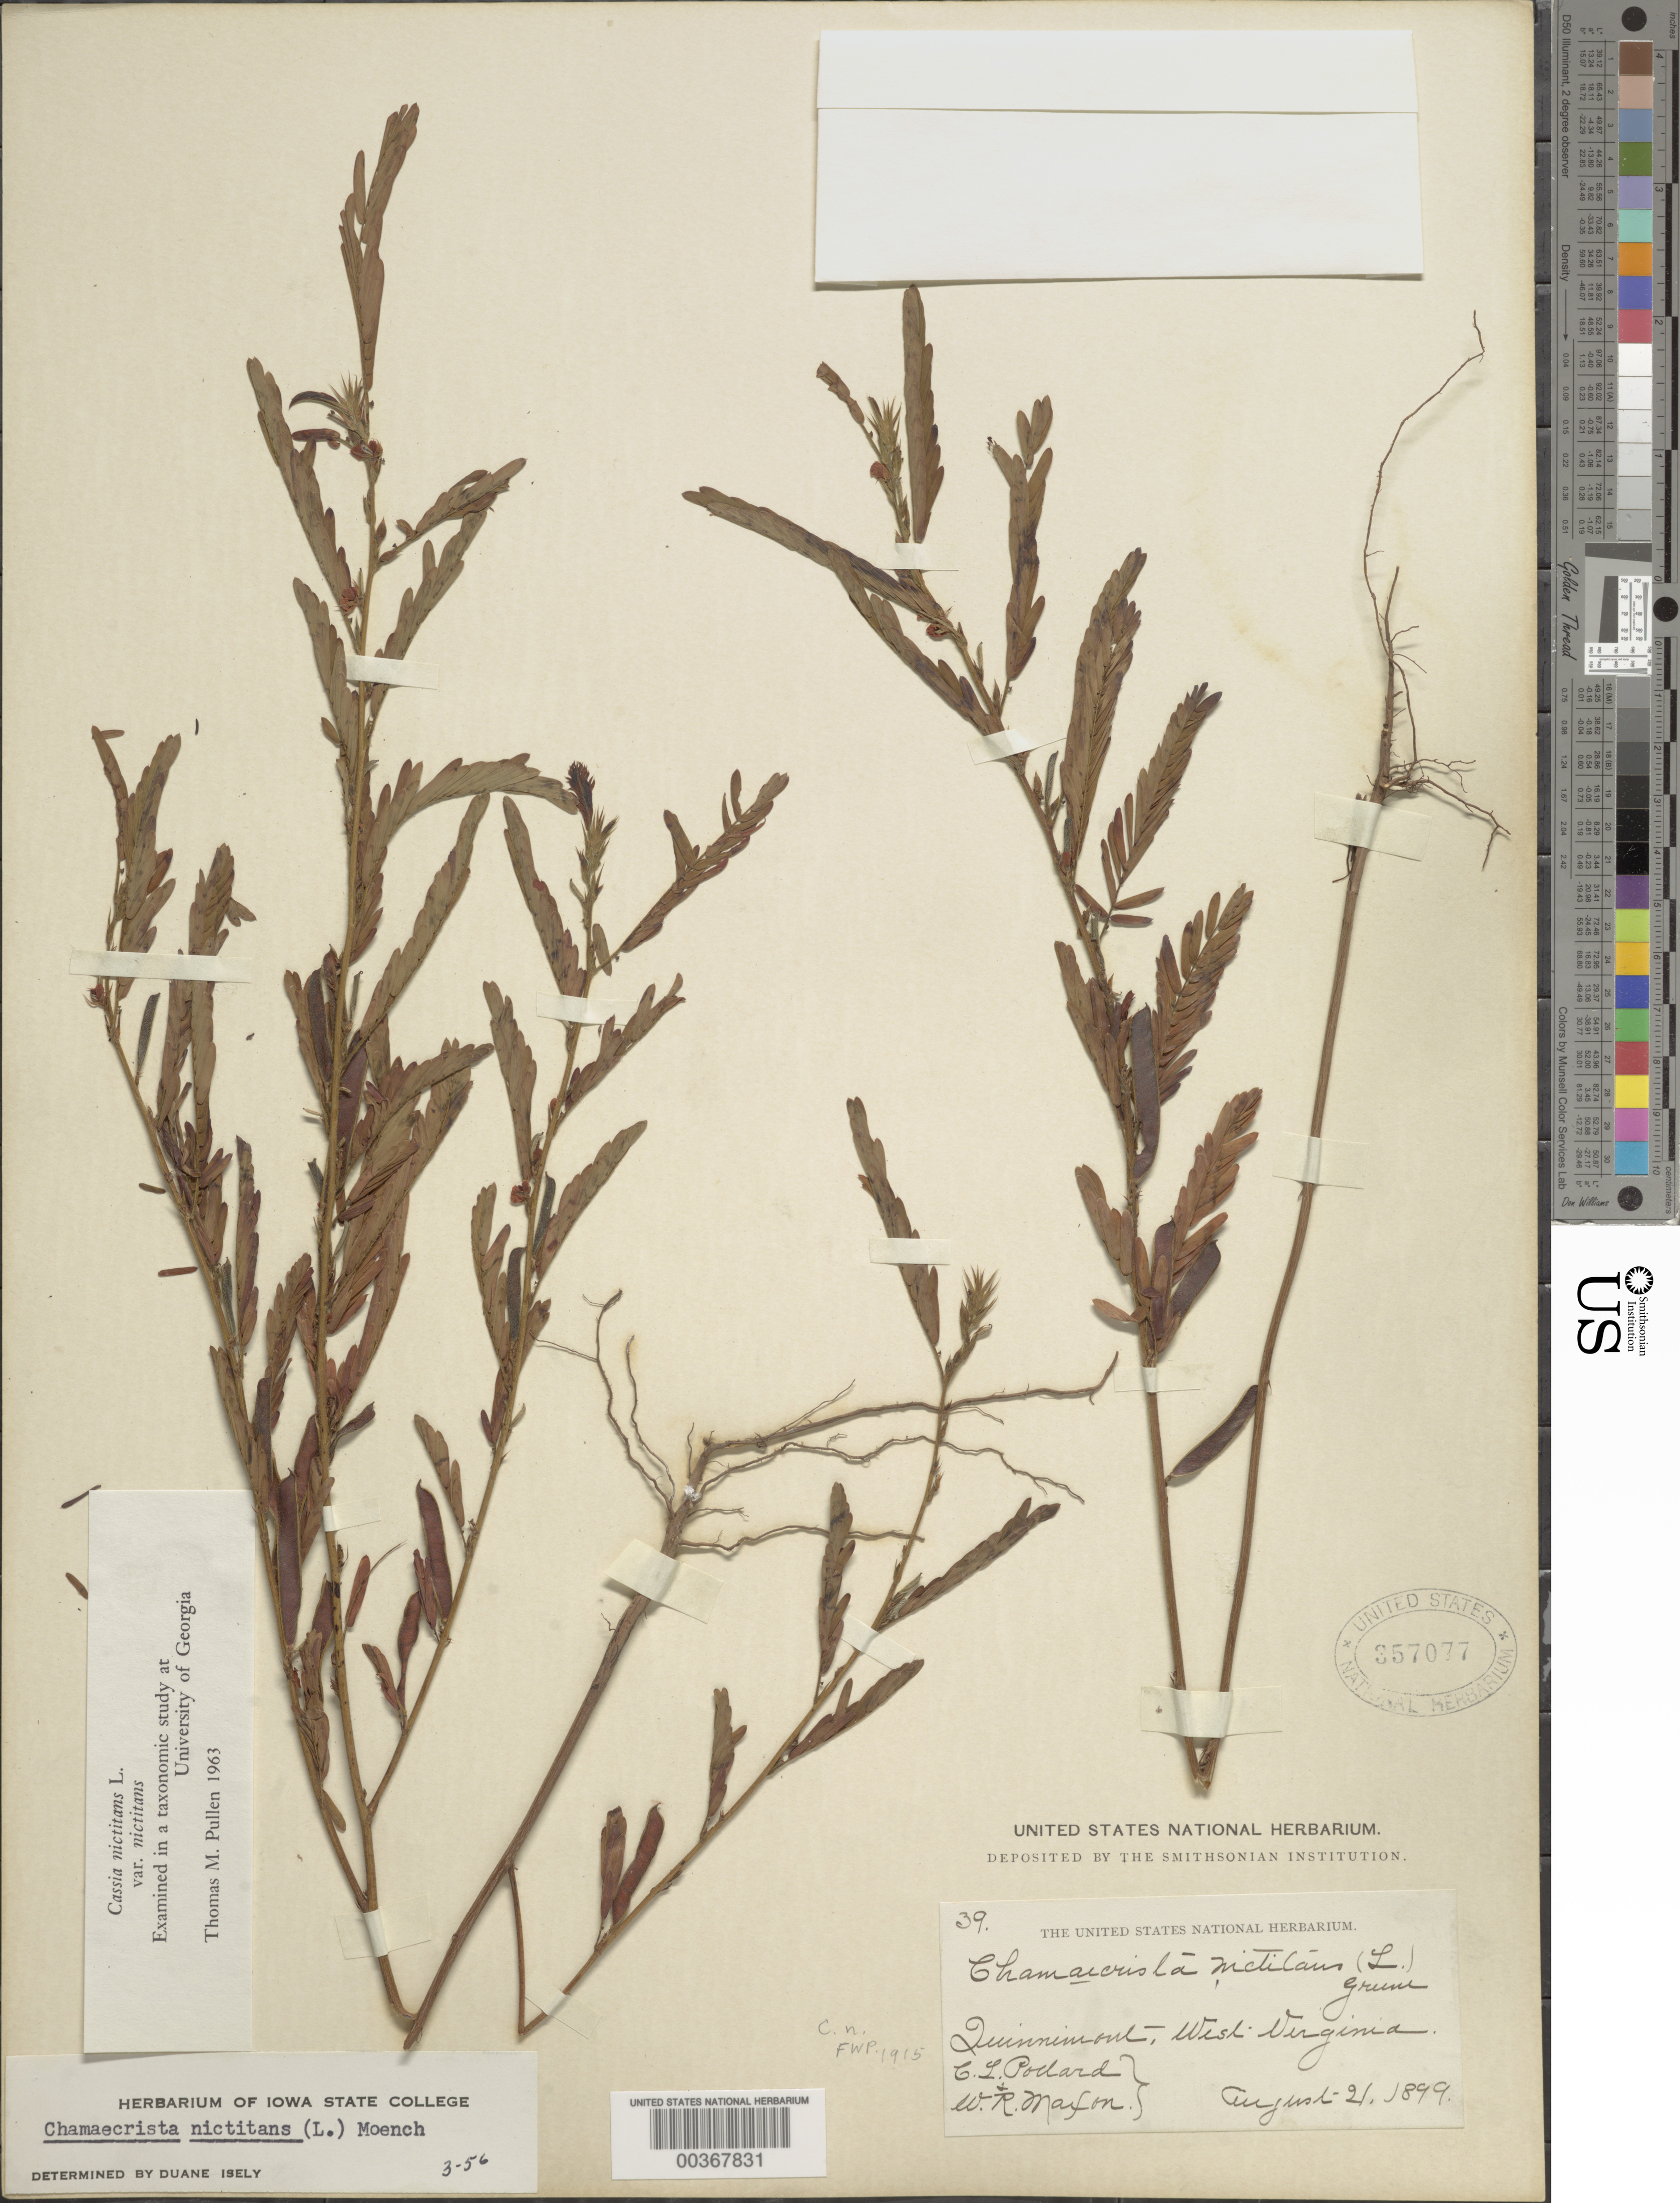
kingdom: Plantae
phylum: Tracheophyta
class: Magnoliopsida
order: Fabales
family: Fabaceae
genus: Chamaecrista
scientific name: Chamaecrista nictitans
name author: (L.) Moench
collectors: C. L. Pollard & W. R. Maxon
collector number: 39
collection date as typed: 21 Aug 1899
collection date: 1899-08-21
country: United States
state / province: West Virginia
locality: Quinnimont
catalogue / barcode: US 357077